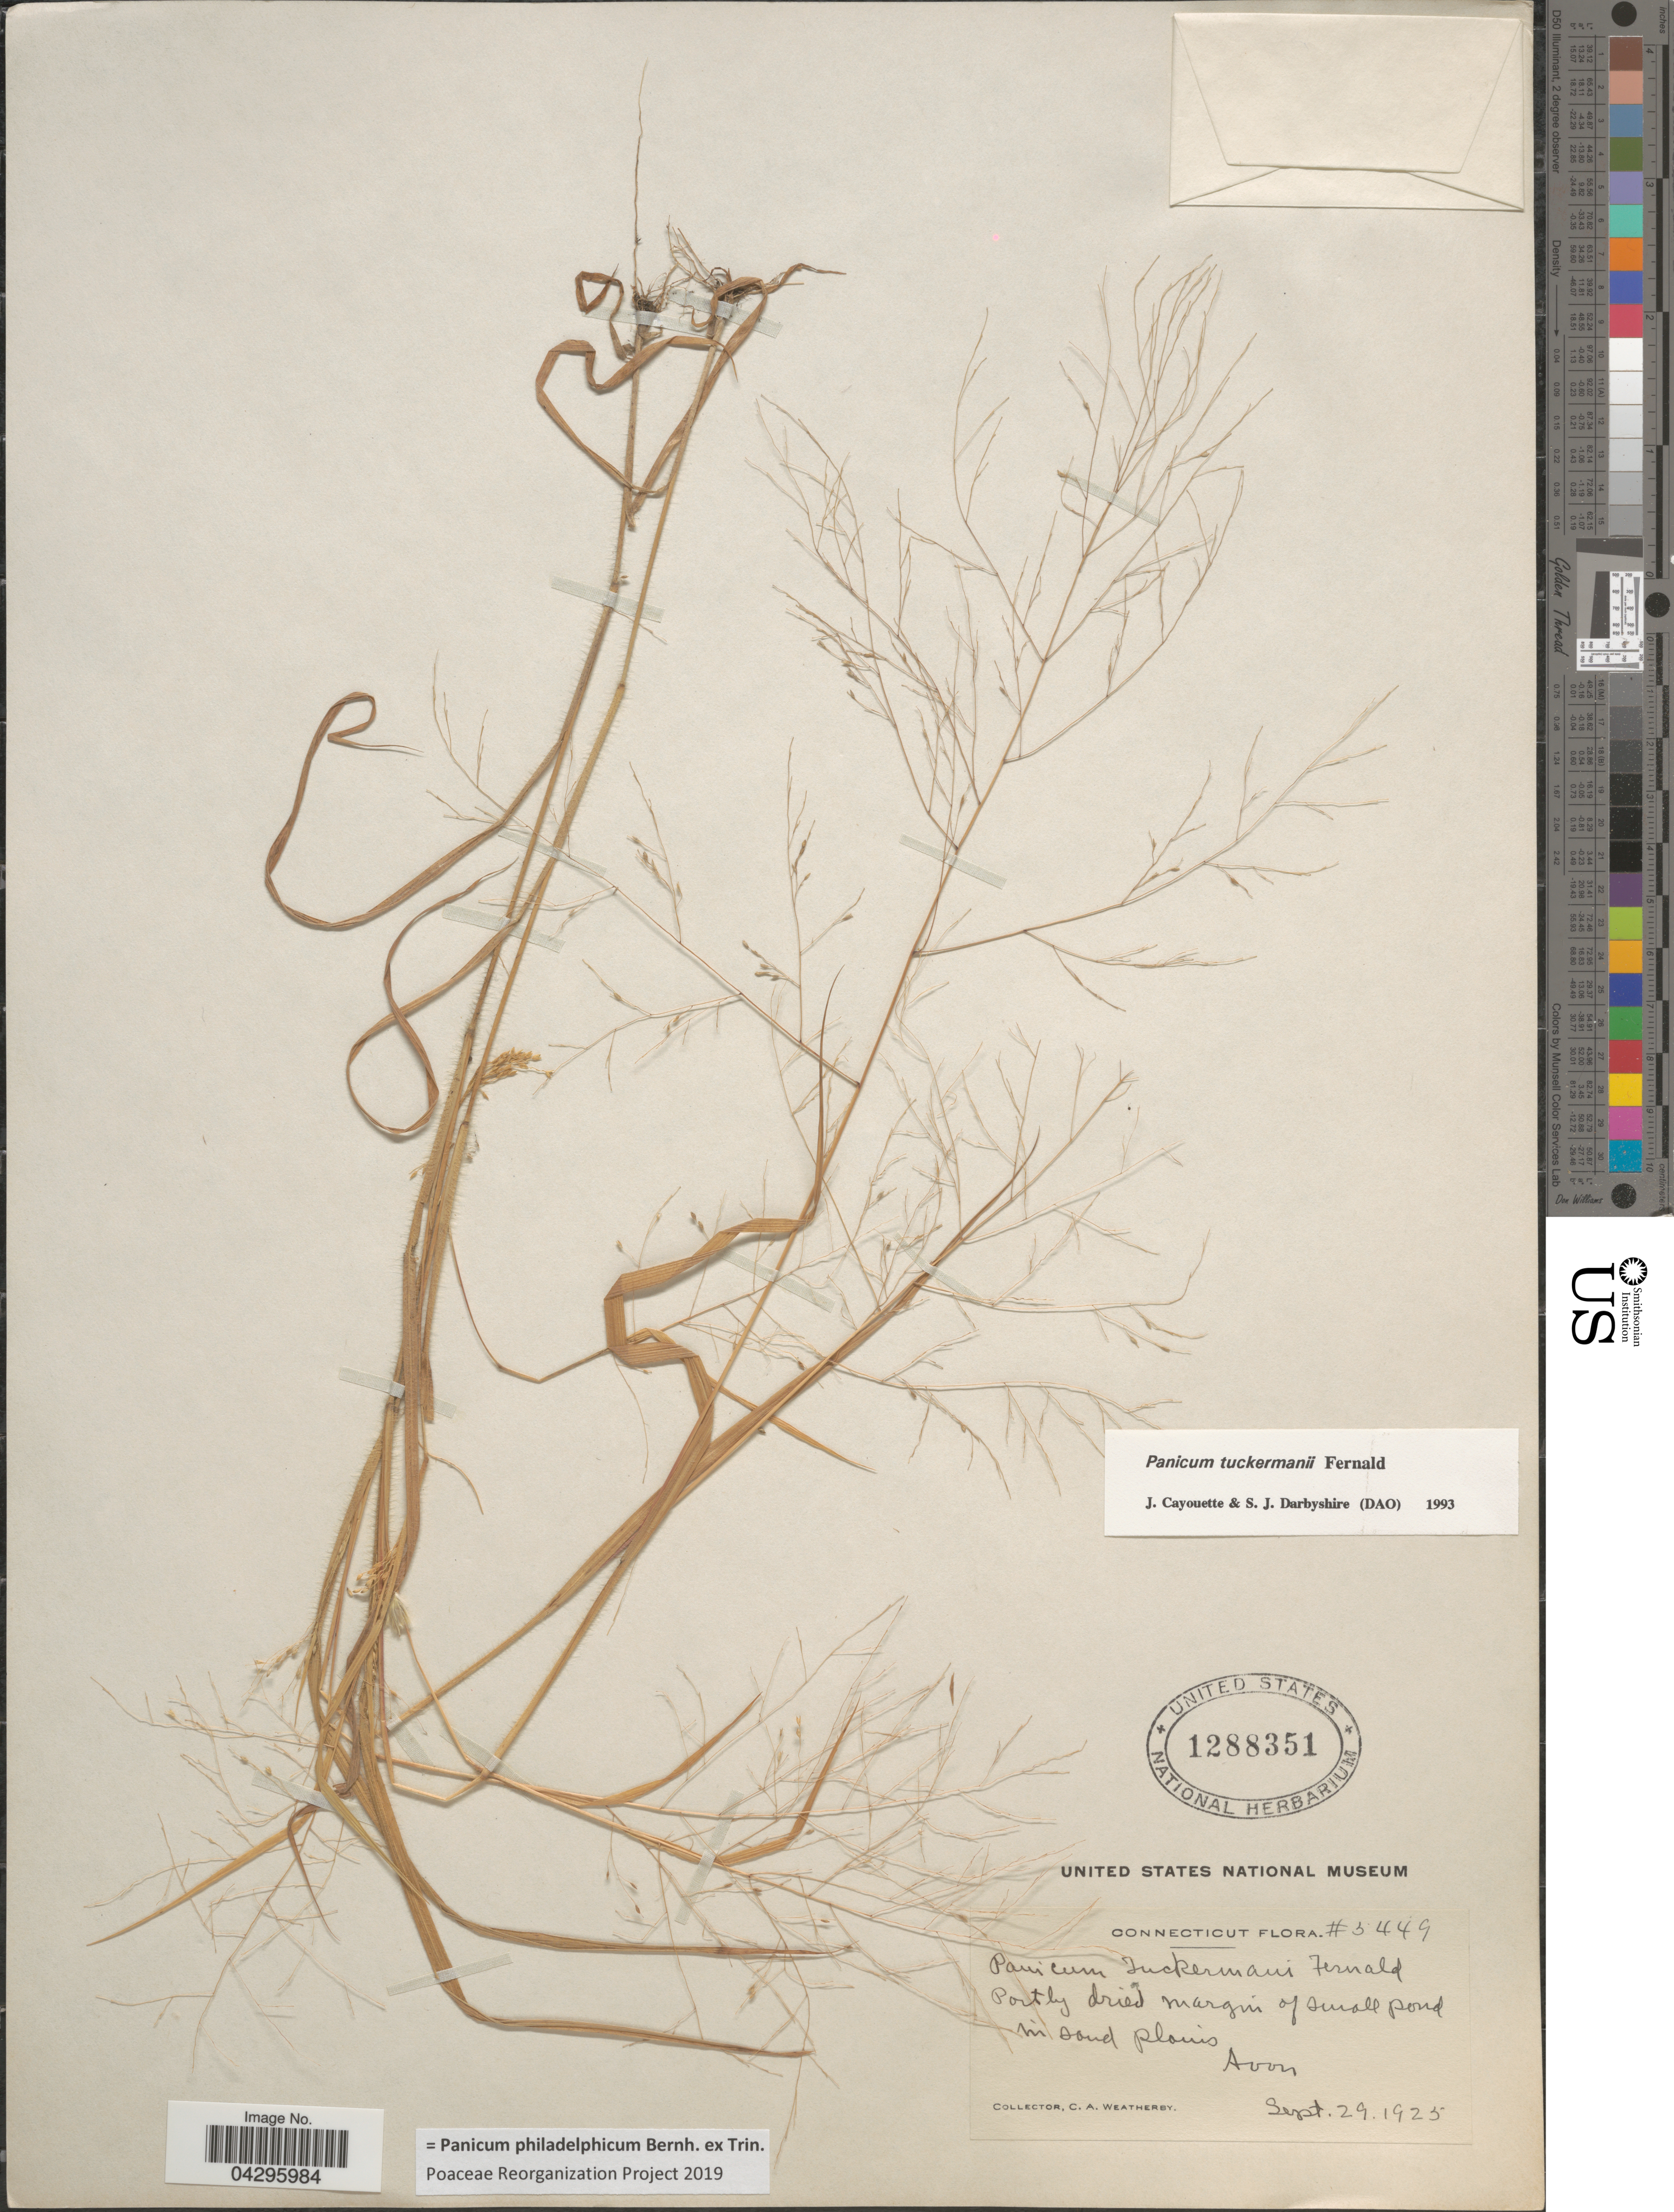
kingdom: Plantae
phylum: Tracheophyta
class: Liliopsida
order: Poales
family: Poaceae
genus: Panicum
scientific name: Panicum philadelphicum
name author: Bernh. ex Trin.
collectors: C. A. Weatherby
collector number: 3449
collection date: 1925-09-29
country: United States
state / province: Connecticut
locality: Partly dried margin of small pond in sand plains. Avon.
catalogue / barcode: US 1288351